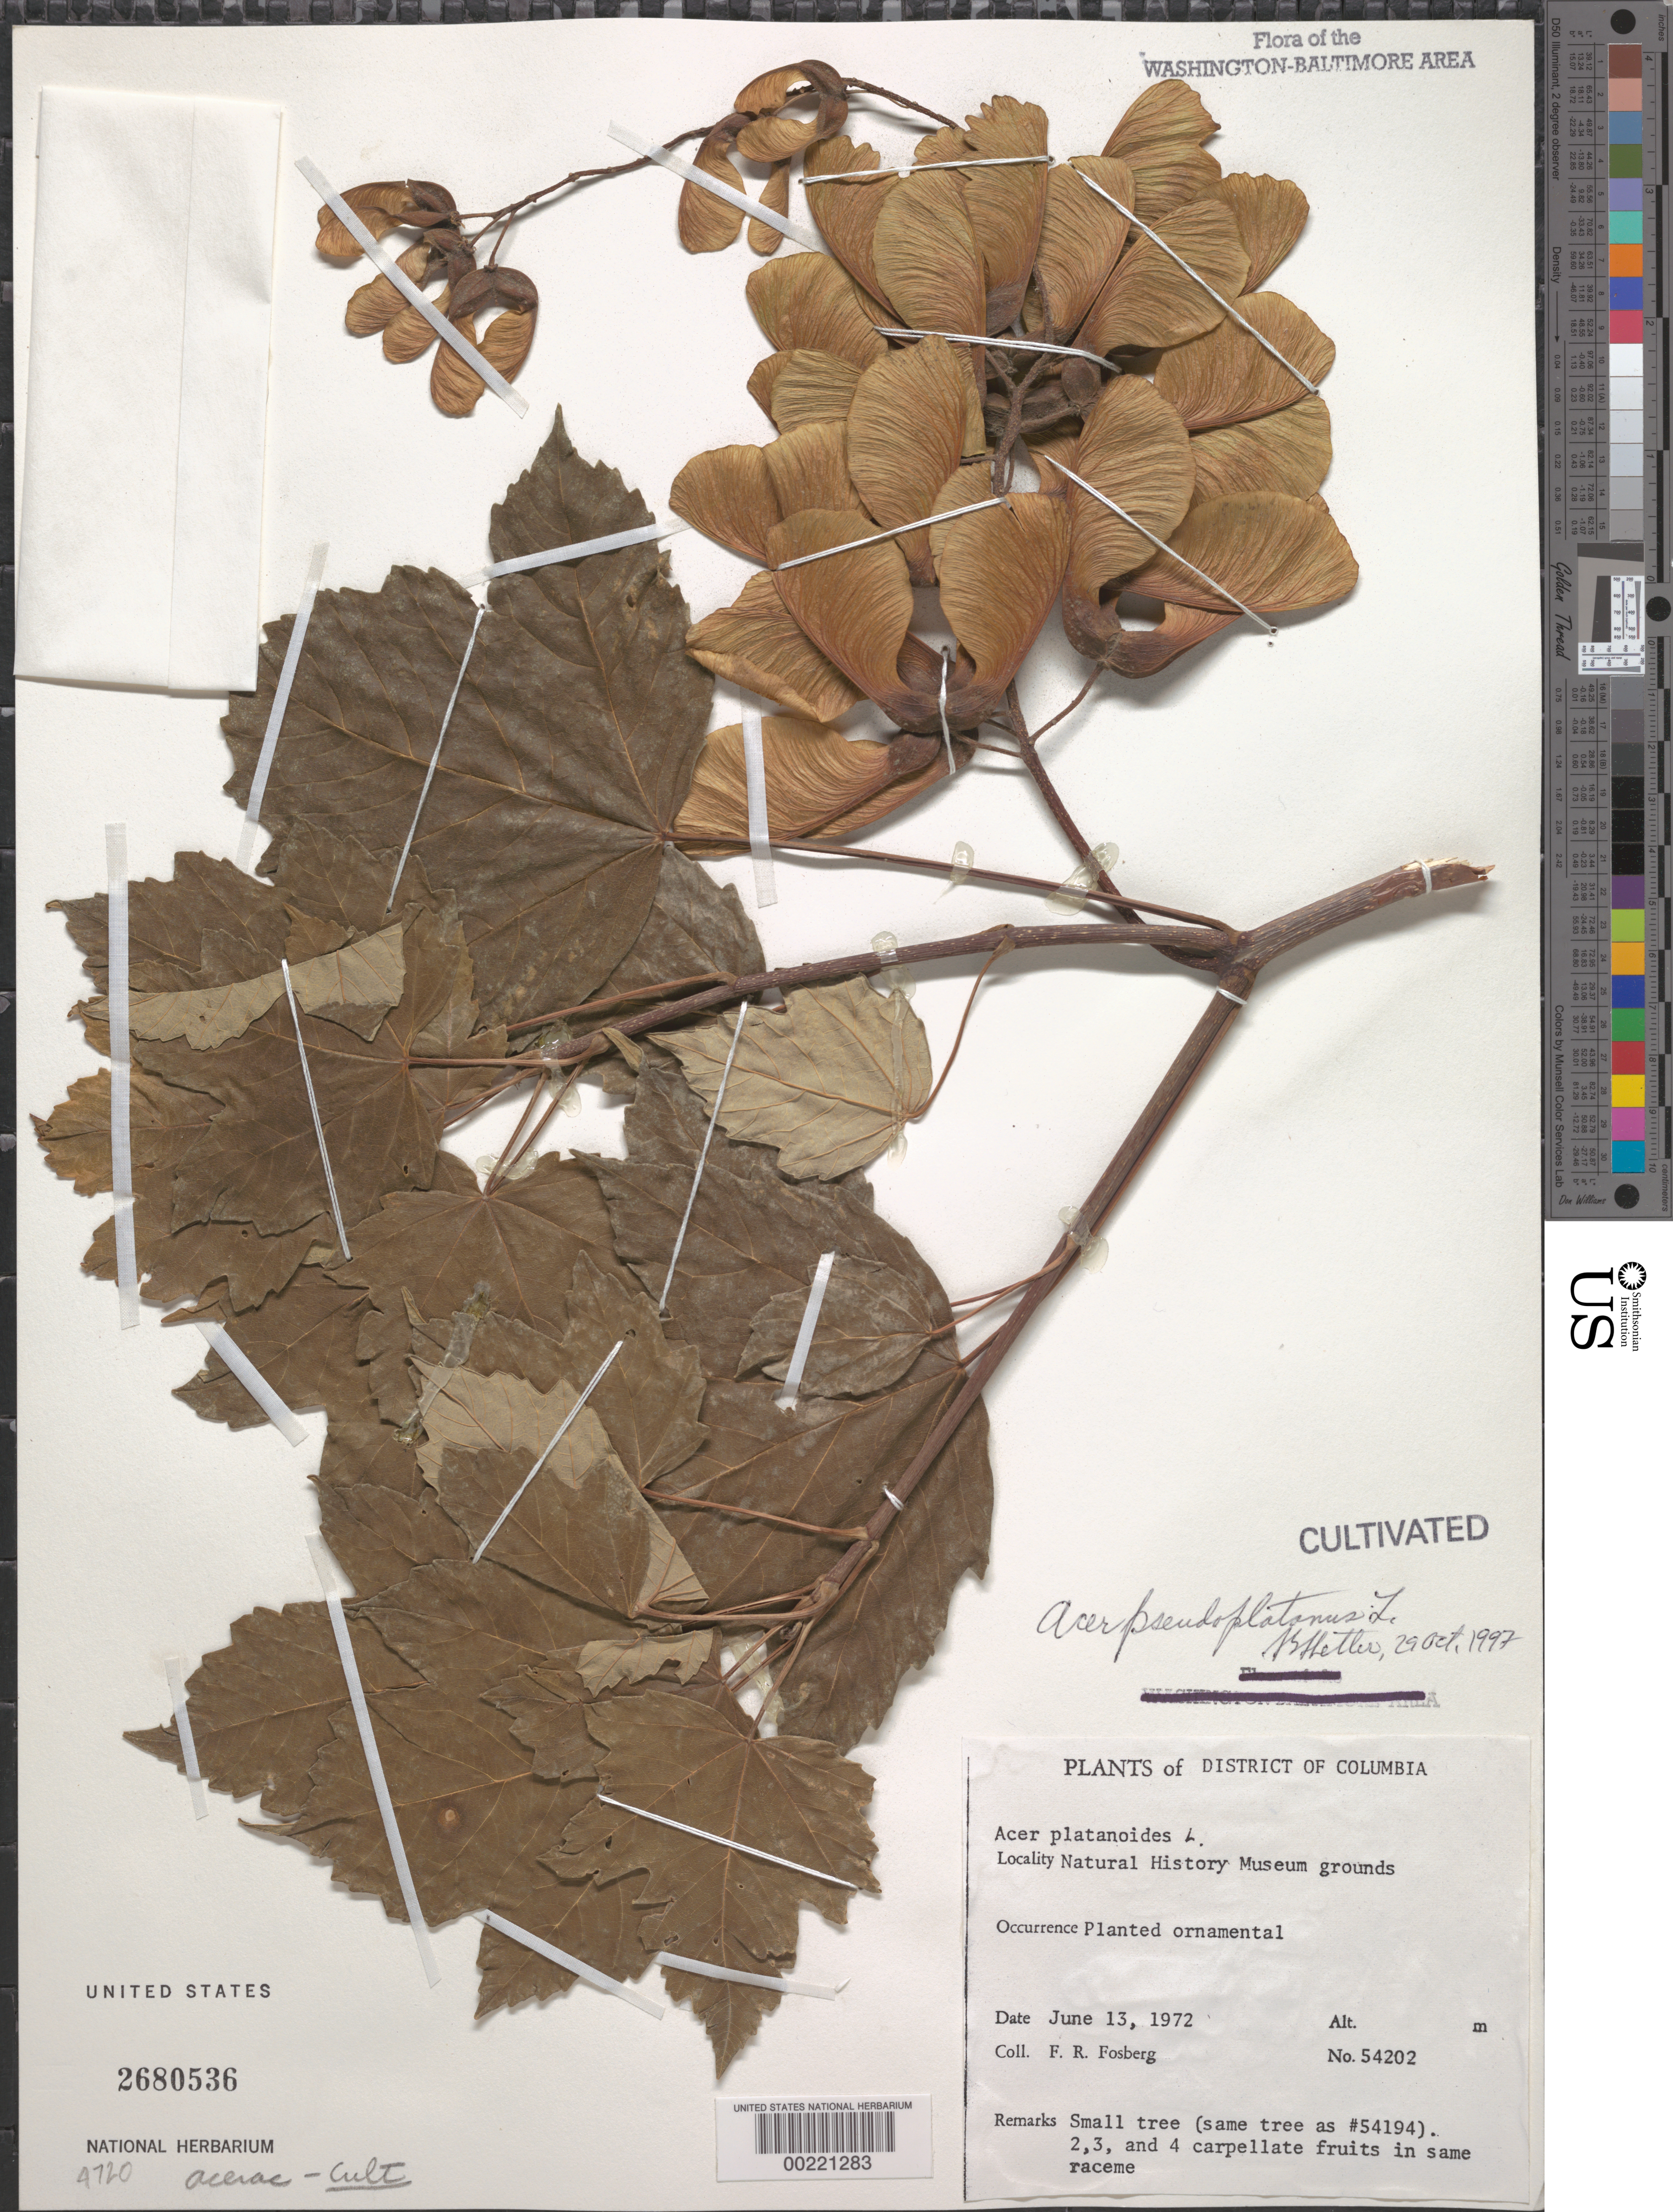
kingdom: Plantae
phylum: Tracheophyta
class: Magnoliopsida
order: Sapindales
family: Sapindaceae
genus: Acer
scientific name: Acer pseudoplatanus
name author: L.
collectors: F. R. Fosberg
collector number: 54202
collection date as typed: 13 Jun 1972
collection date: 1972-06-13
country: United States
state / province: District of Columbia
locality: Natural History grounds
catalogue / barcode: US 2680536